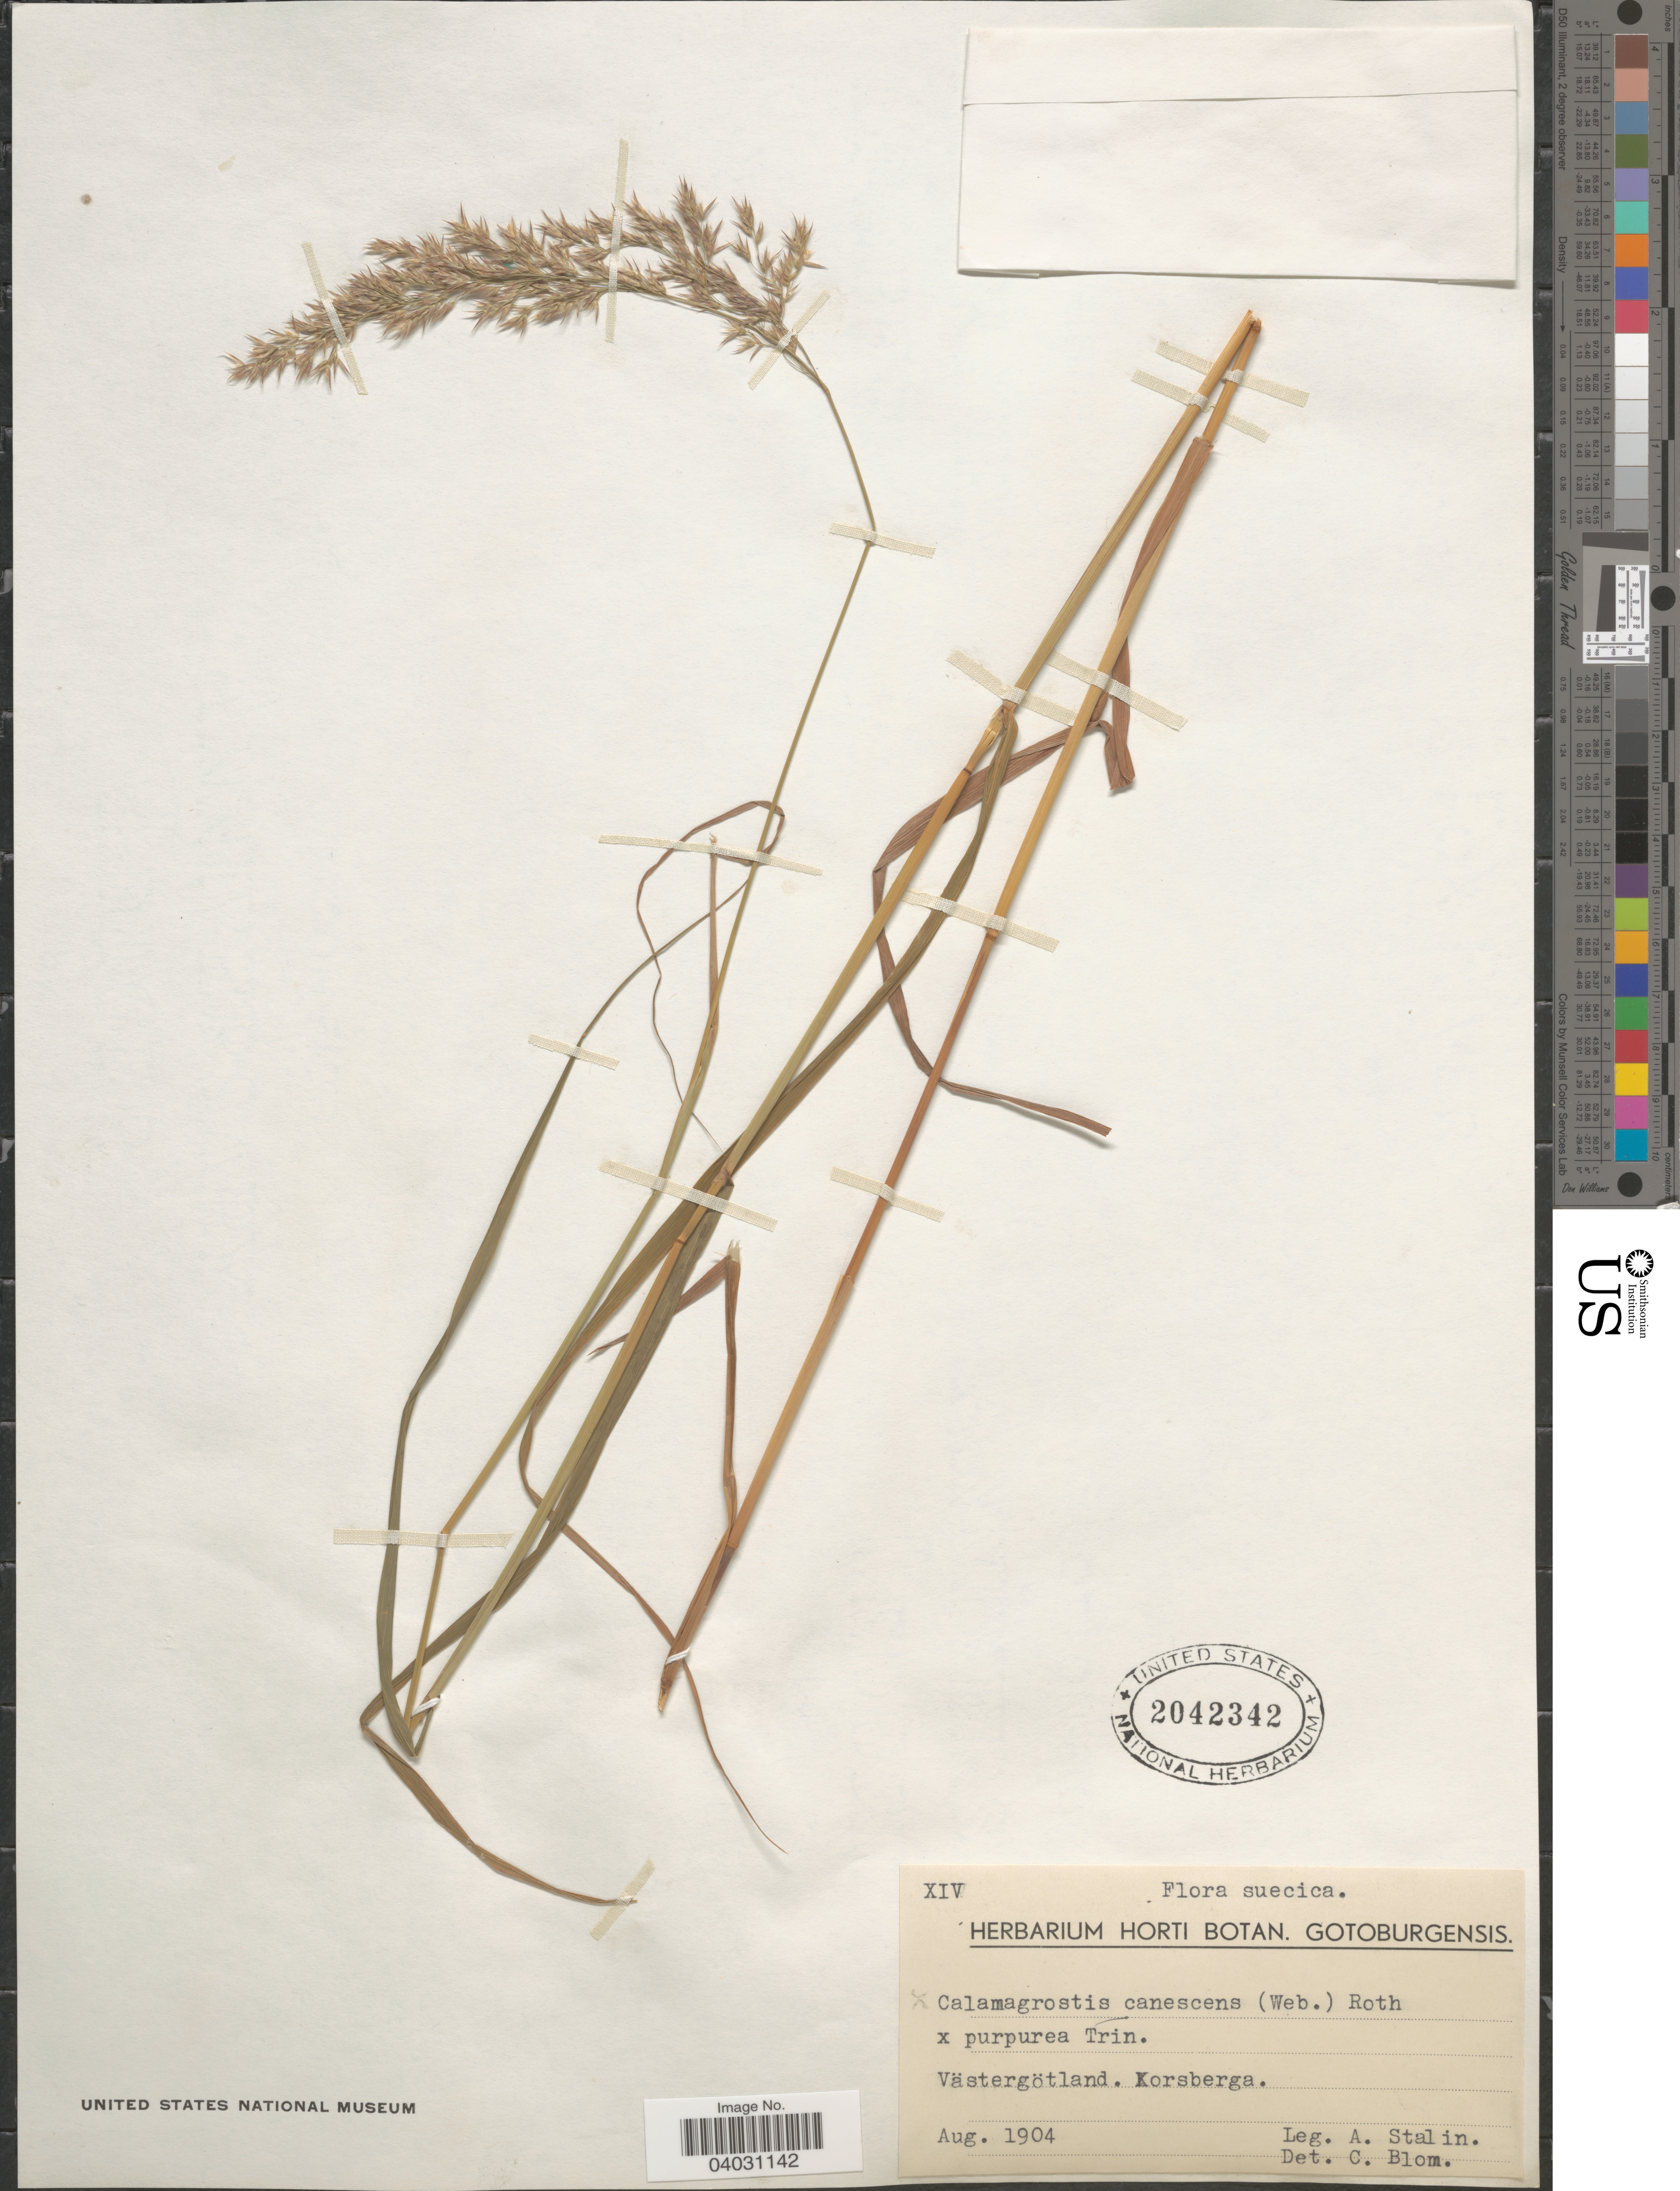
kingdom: Plantae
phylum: Tracheophyta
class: Liliopsida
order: Poales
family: Poaceae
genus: Calamagrostis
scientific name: Calamagrostis canescens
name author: (G.H. Weber) Roth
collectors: A. Stalin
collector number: XIV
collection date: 1904-08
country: Sweden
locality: Suecica. Västergötland. Korsberga.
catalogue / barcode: US 2042342